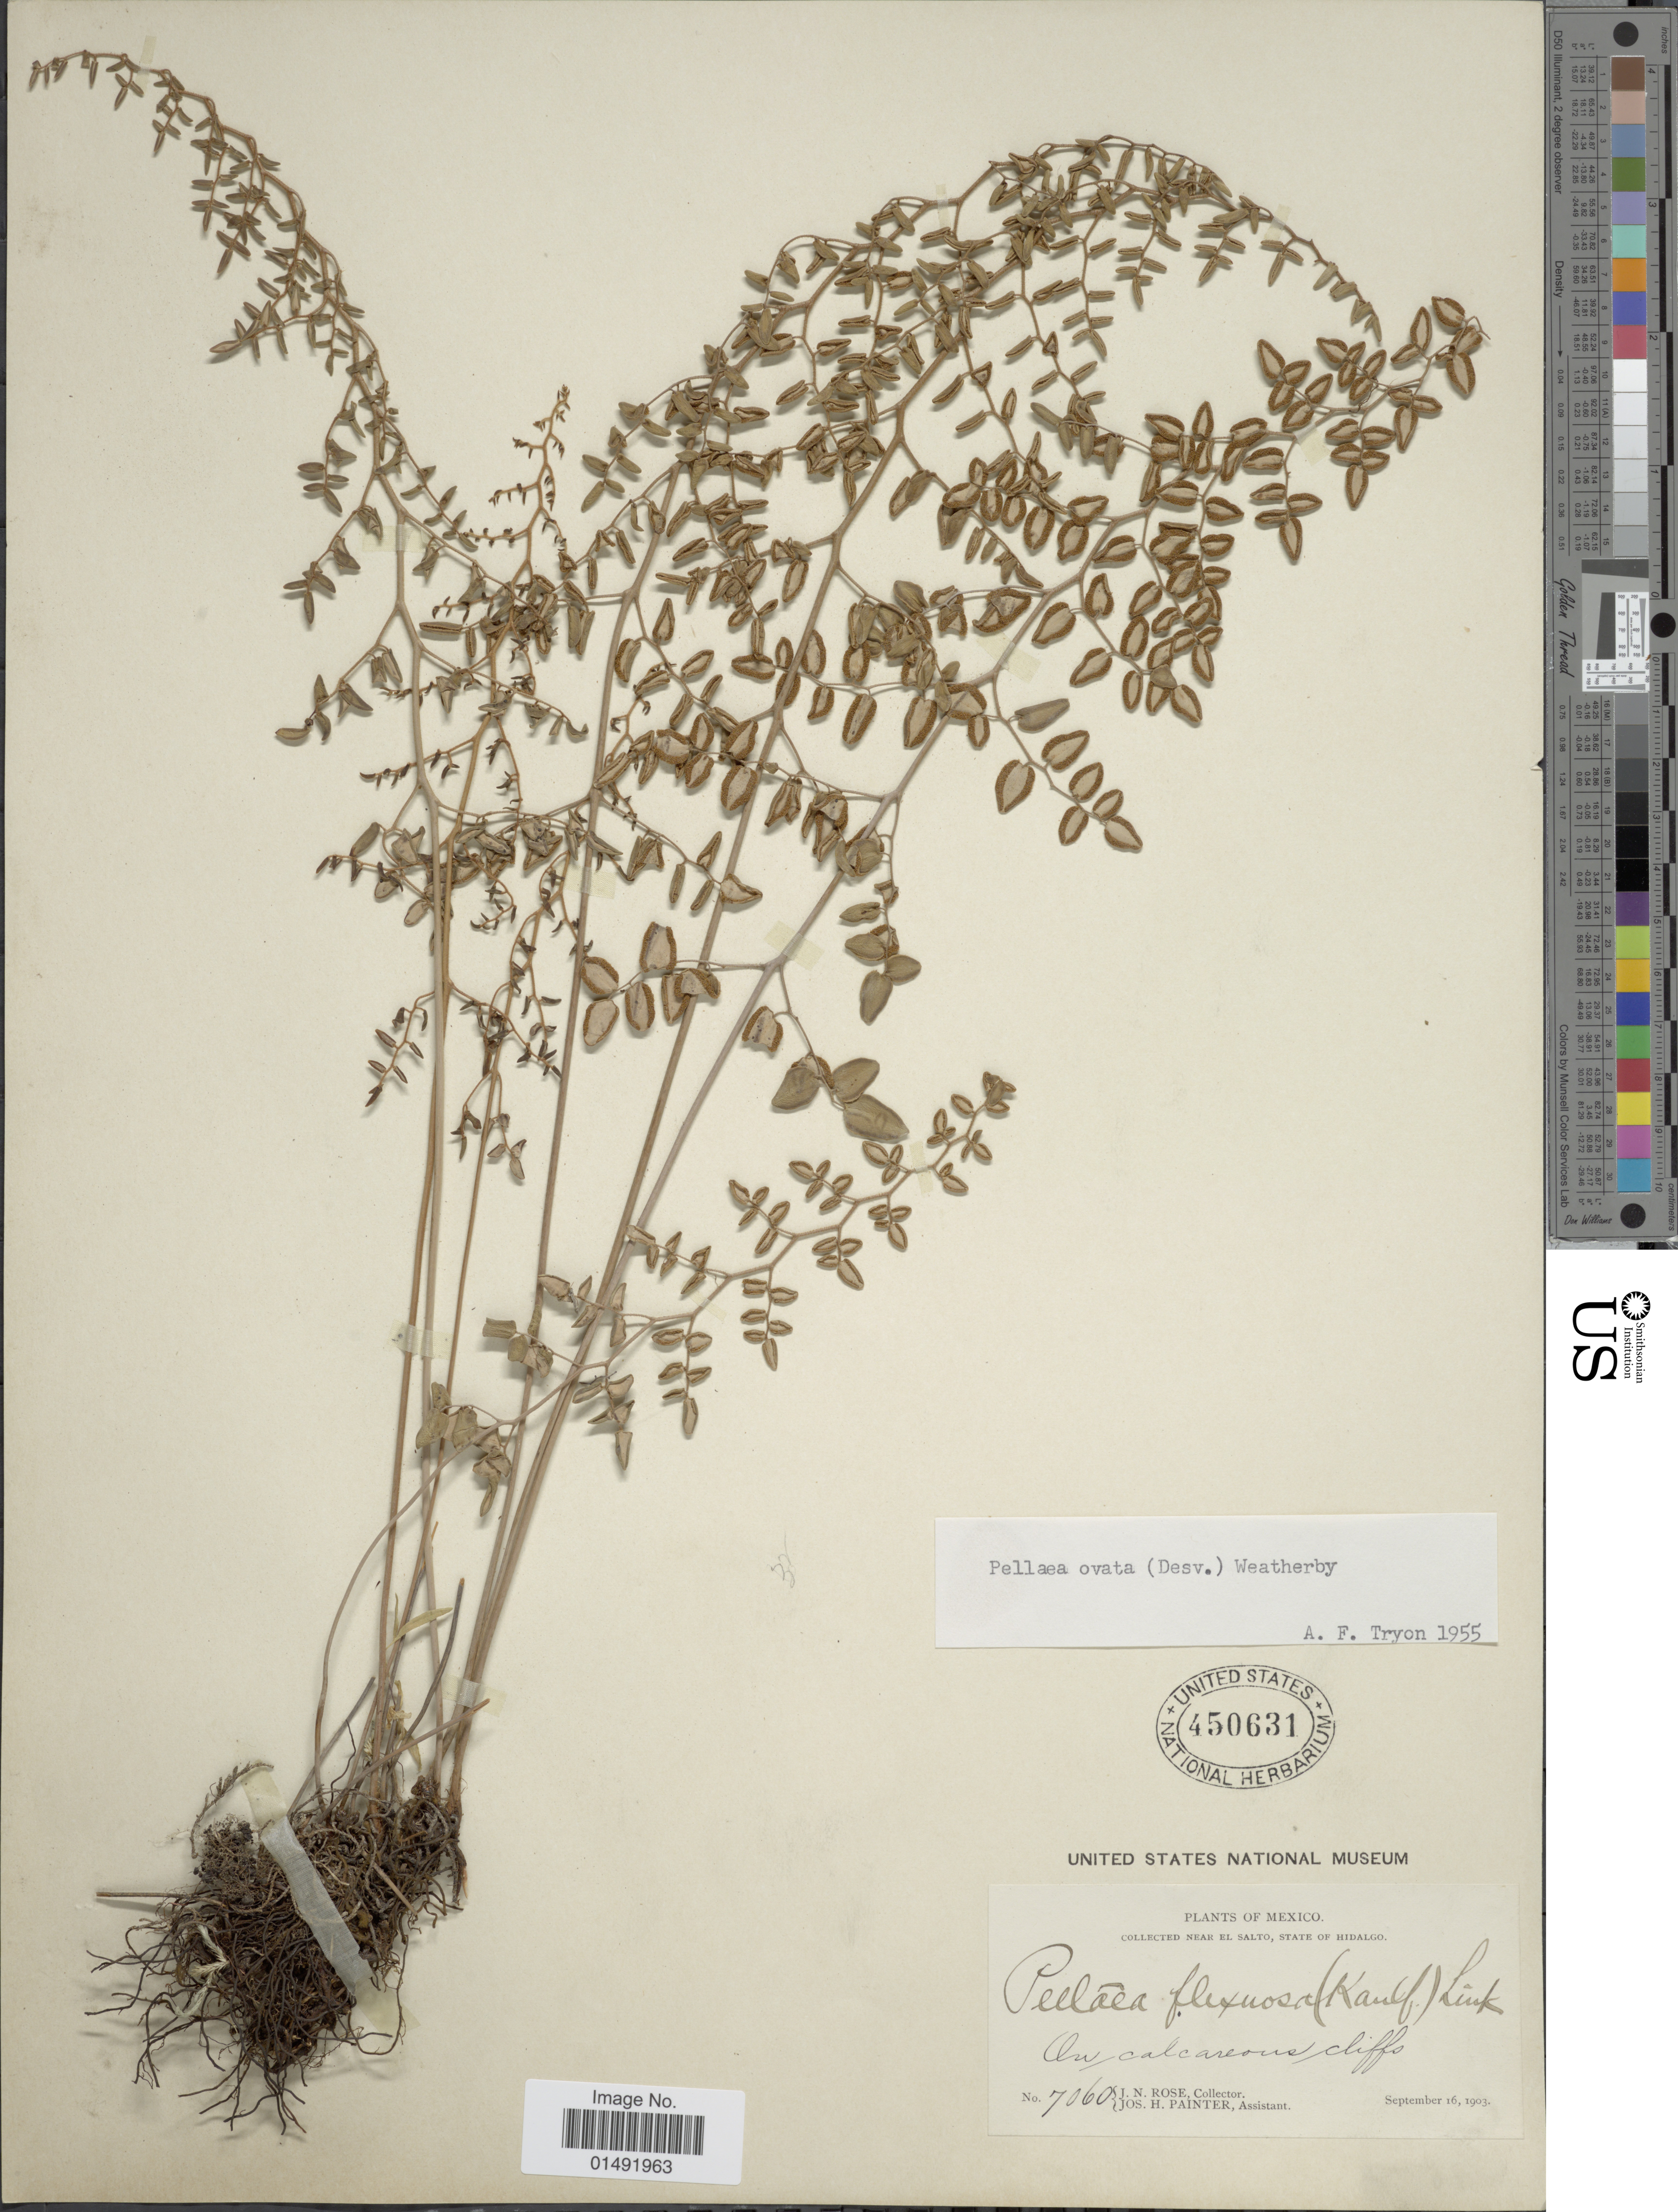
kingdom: Plantae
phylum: Tracheophyta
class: Polypodiopsida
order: Polypodiales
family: Pteridaceae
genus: Pellaea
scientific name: Pellaea ovata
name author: (Desv.) Weath.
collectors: J. N. Rose & J. H. Painter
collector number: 7060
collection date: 1903-09-16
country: Mexico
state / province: Hidalgo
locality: Near El Salto, On calcareous cliffs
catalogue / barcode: US 450631